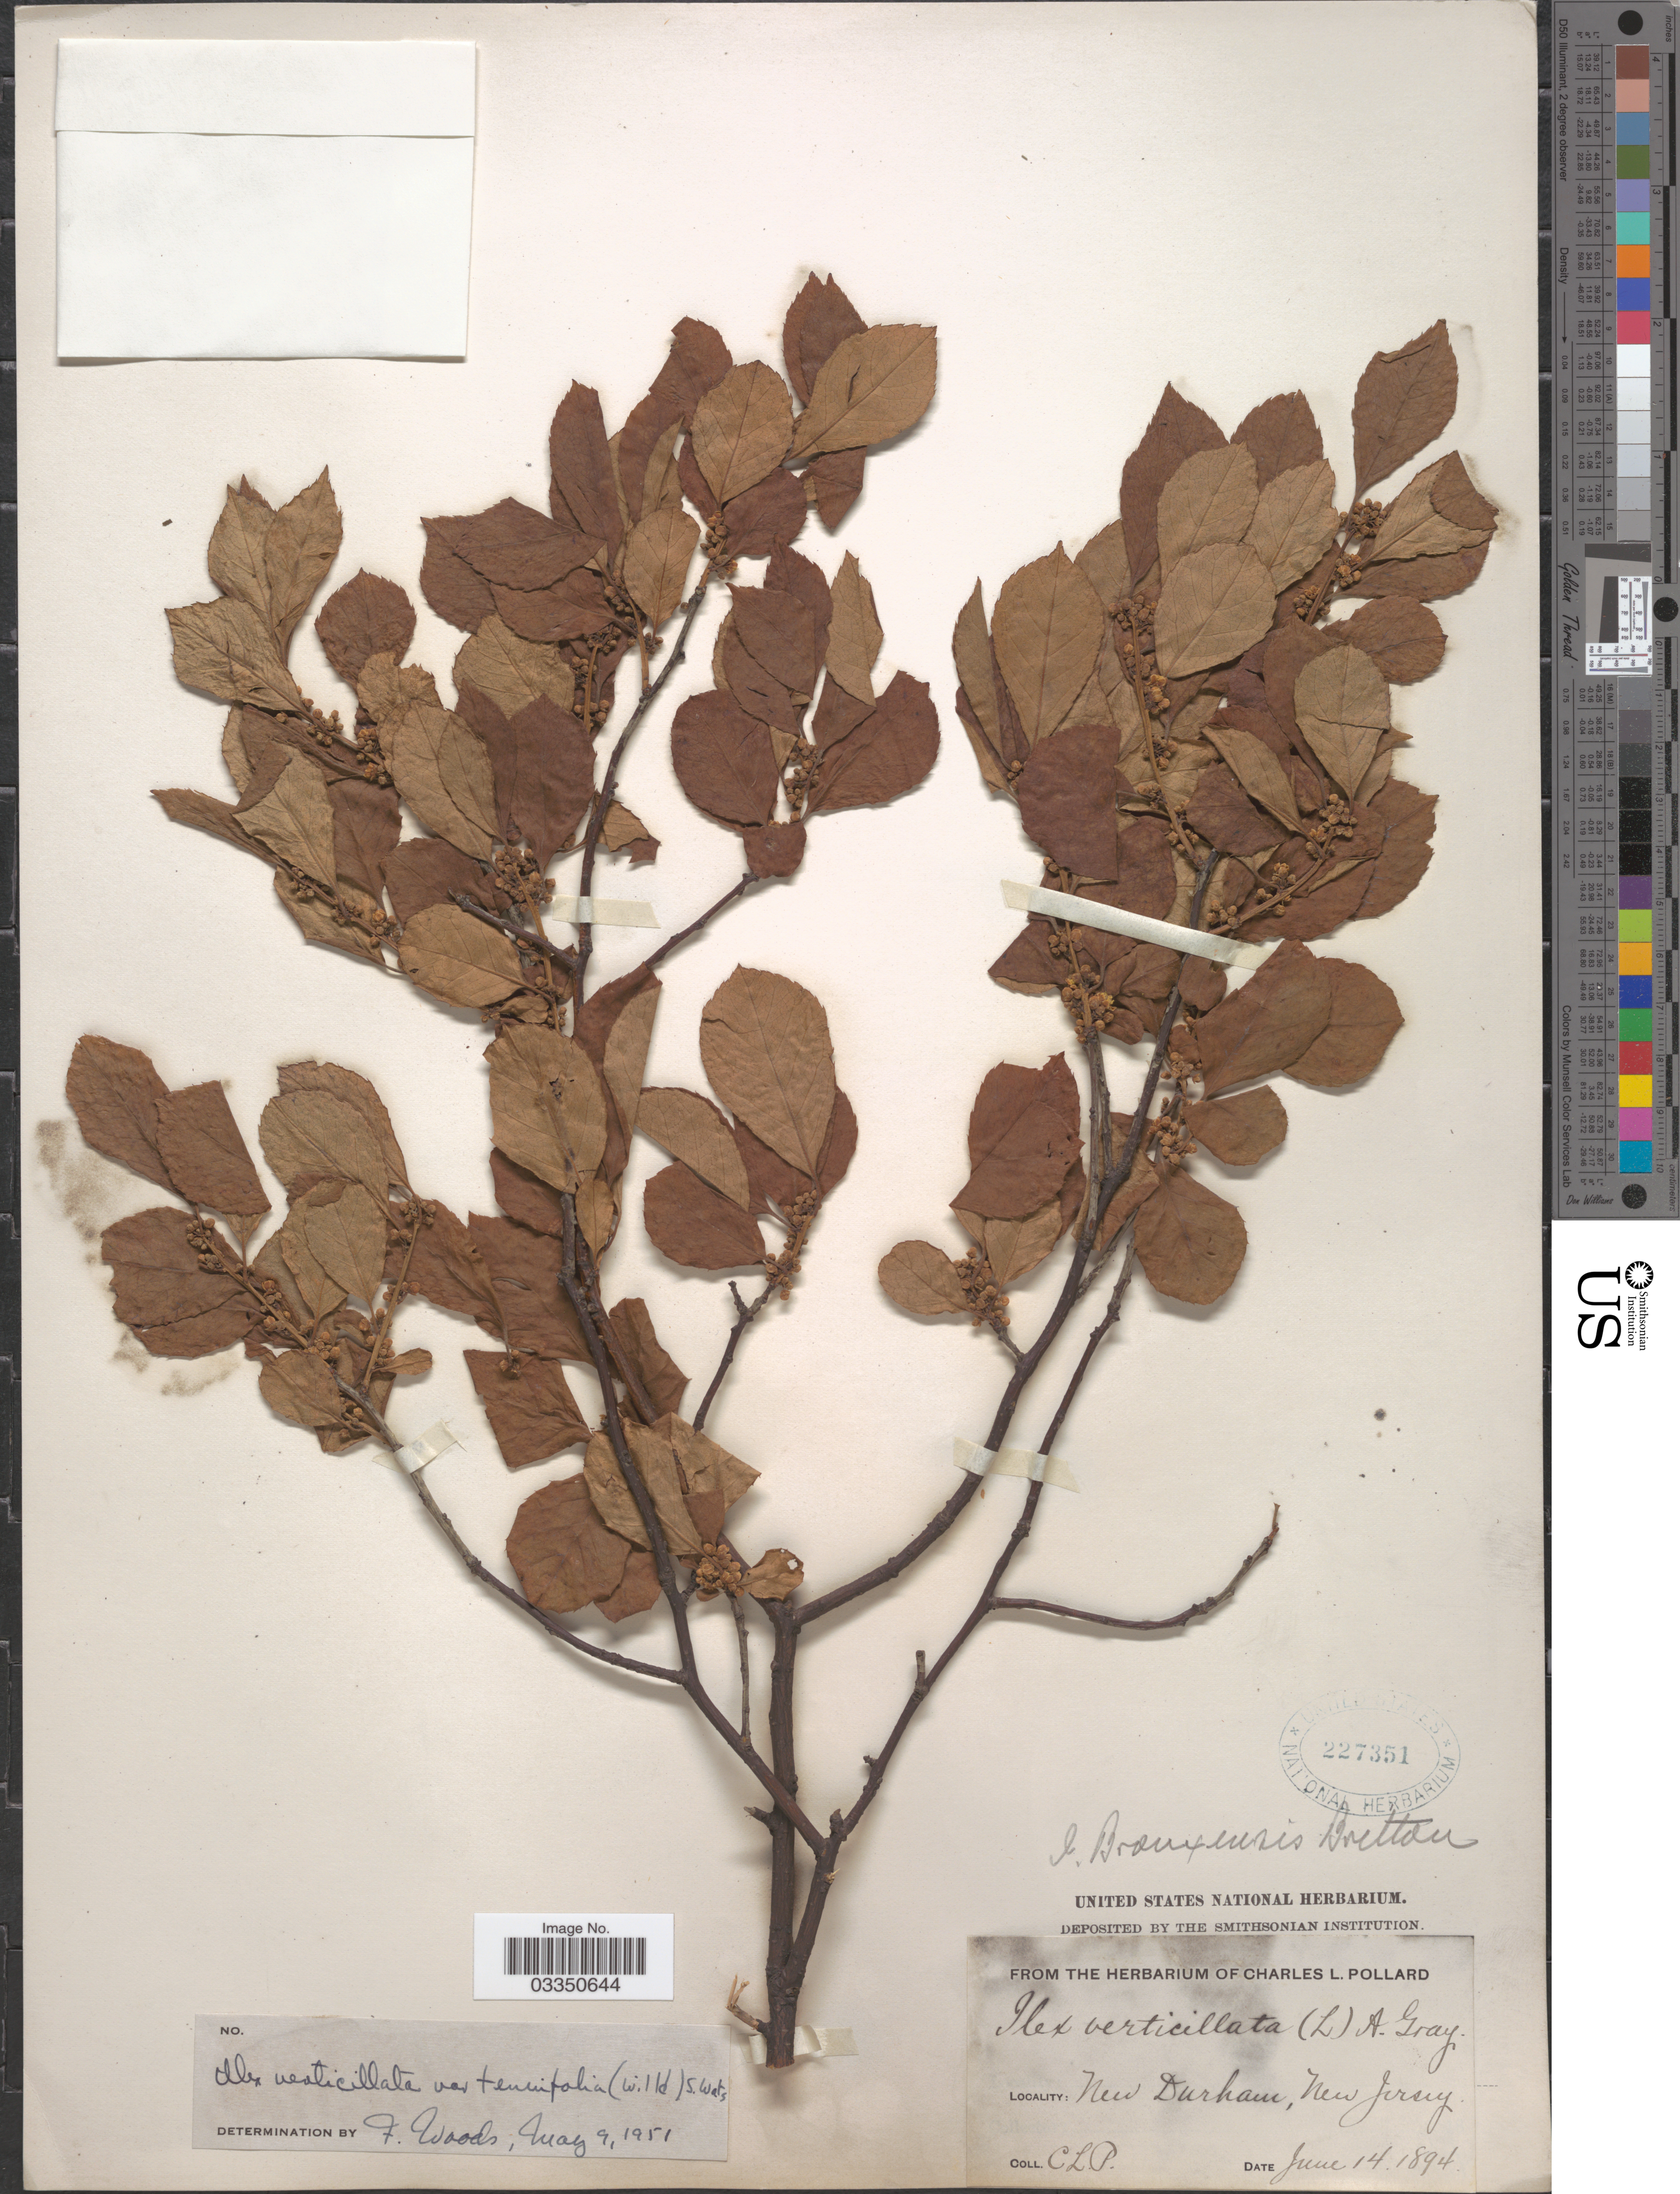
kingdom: Plantae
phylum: Tracheophyta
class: Magnoliopsida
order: Aquifoliales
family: Aquifoliaceae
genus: Ilex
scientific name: Ilex verticillata var. tenuifolia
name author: (Torr.) S. Watson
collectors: C. L. Pollard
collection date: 1894-06-14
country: United States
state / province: New Jersey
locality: New Durham.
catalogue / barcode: US 227351